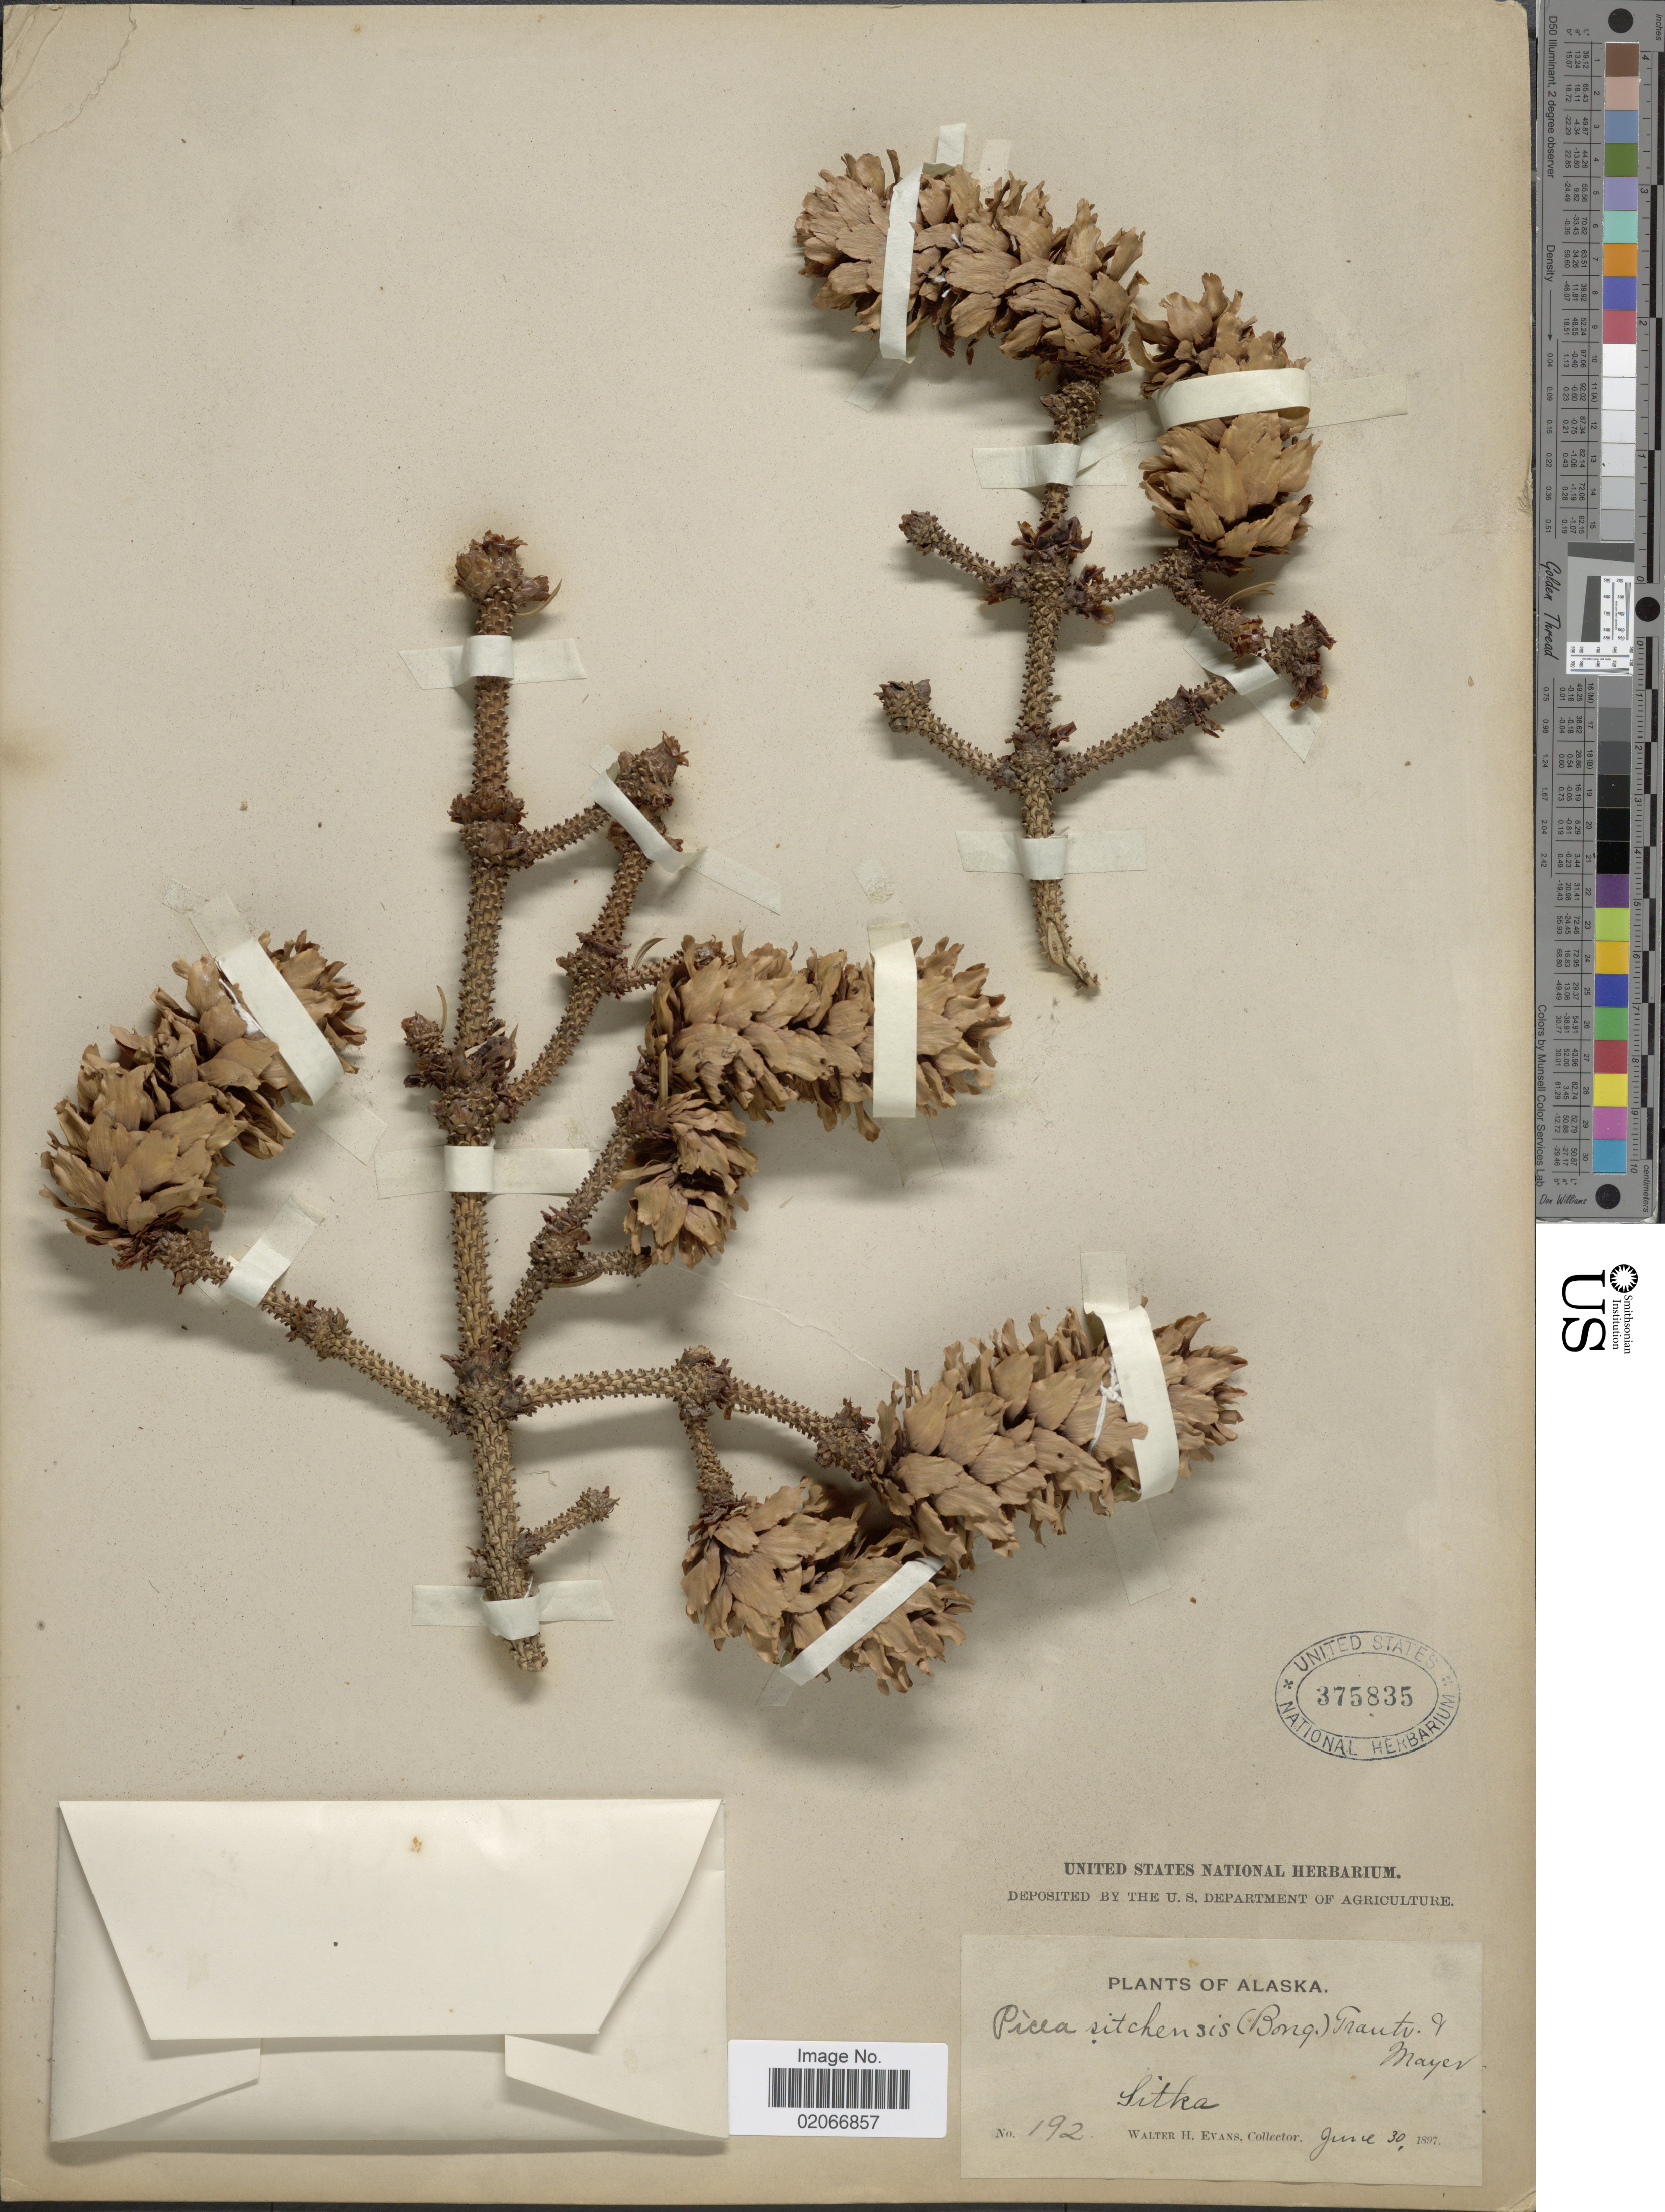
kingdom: Plantae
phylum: Tracheophyta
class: Pinopsida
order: Pinales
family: Pinaceae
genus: Picea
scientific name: Picea sitchensis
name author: (Bong.) Carrière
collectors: W. H. Evans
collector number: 192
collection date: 1897-06-30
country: United States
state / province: Alaska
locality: Sitka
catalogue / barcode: US 375835